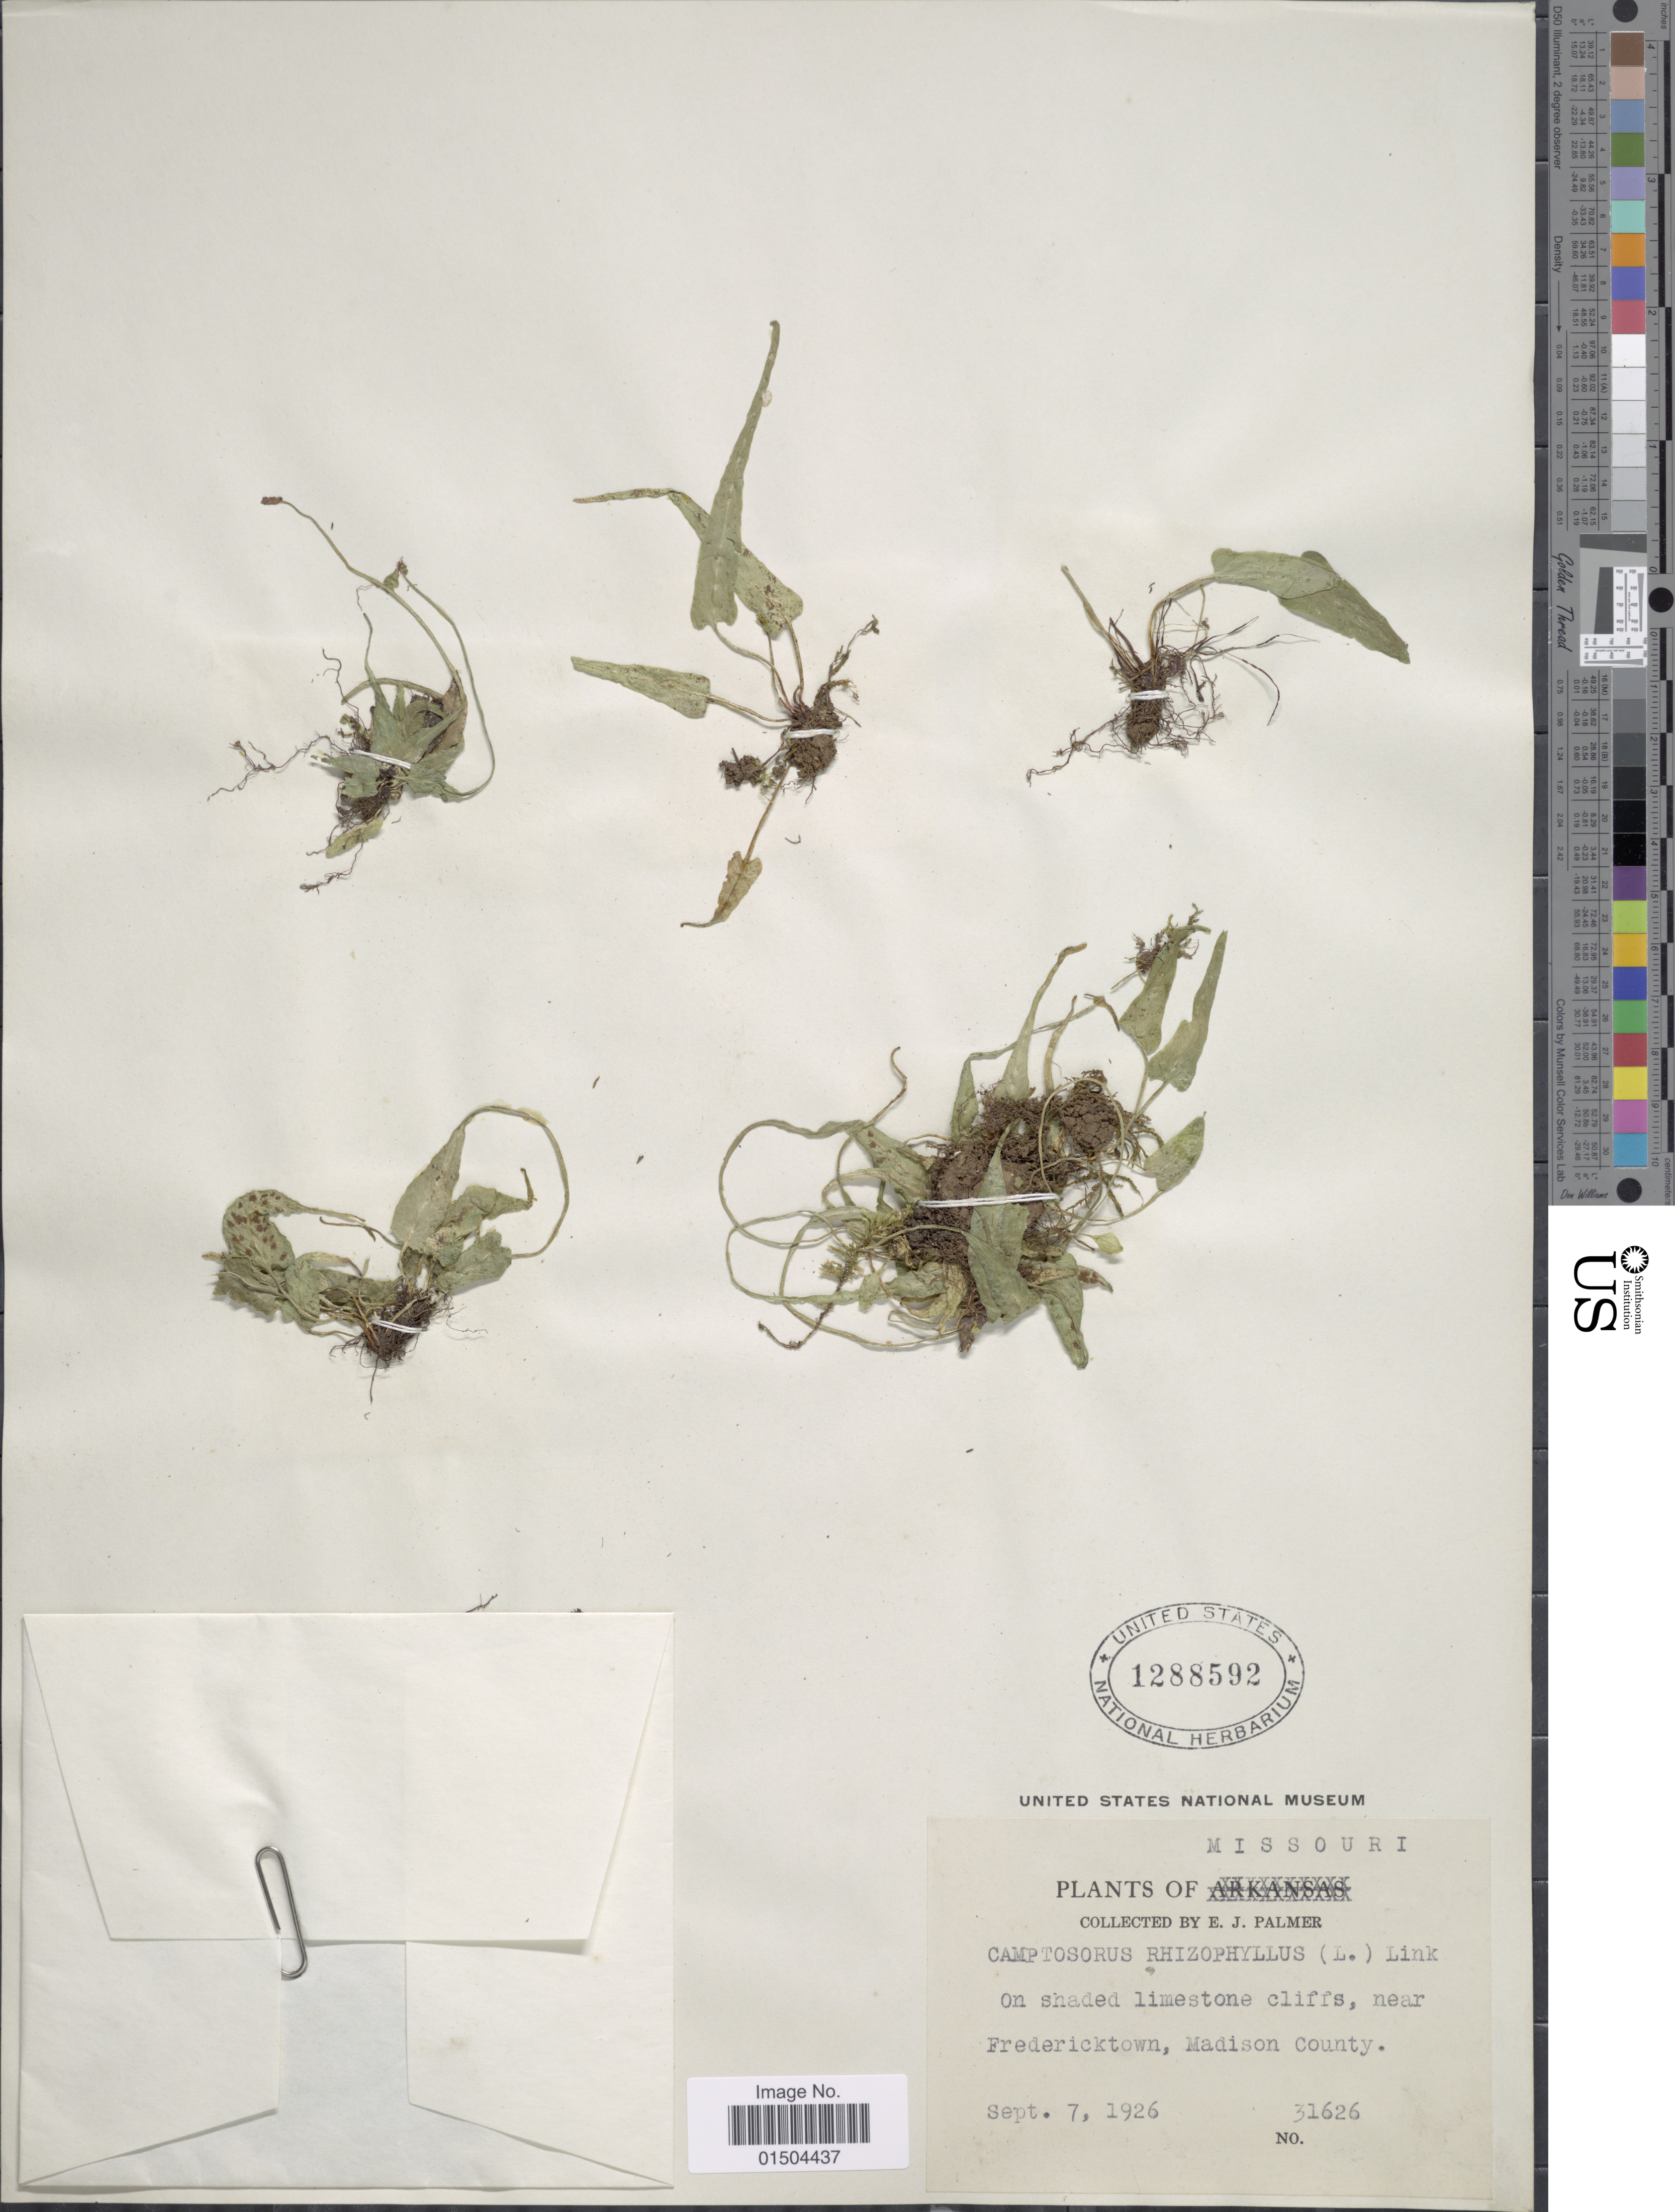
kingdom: Plantae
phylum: Tracheophyta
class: Polypodiopsida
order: Polypodiales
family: Aspleniaceae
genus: Asplenium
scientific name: Asplenium rhizophyllum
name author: L.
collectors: E. J. Palmer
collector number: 31626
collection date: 1926-09-07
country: United States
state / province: Missouri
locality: On shaded limestone cliffs, near Fredericktown, Madison County.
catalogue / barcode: US 1288592